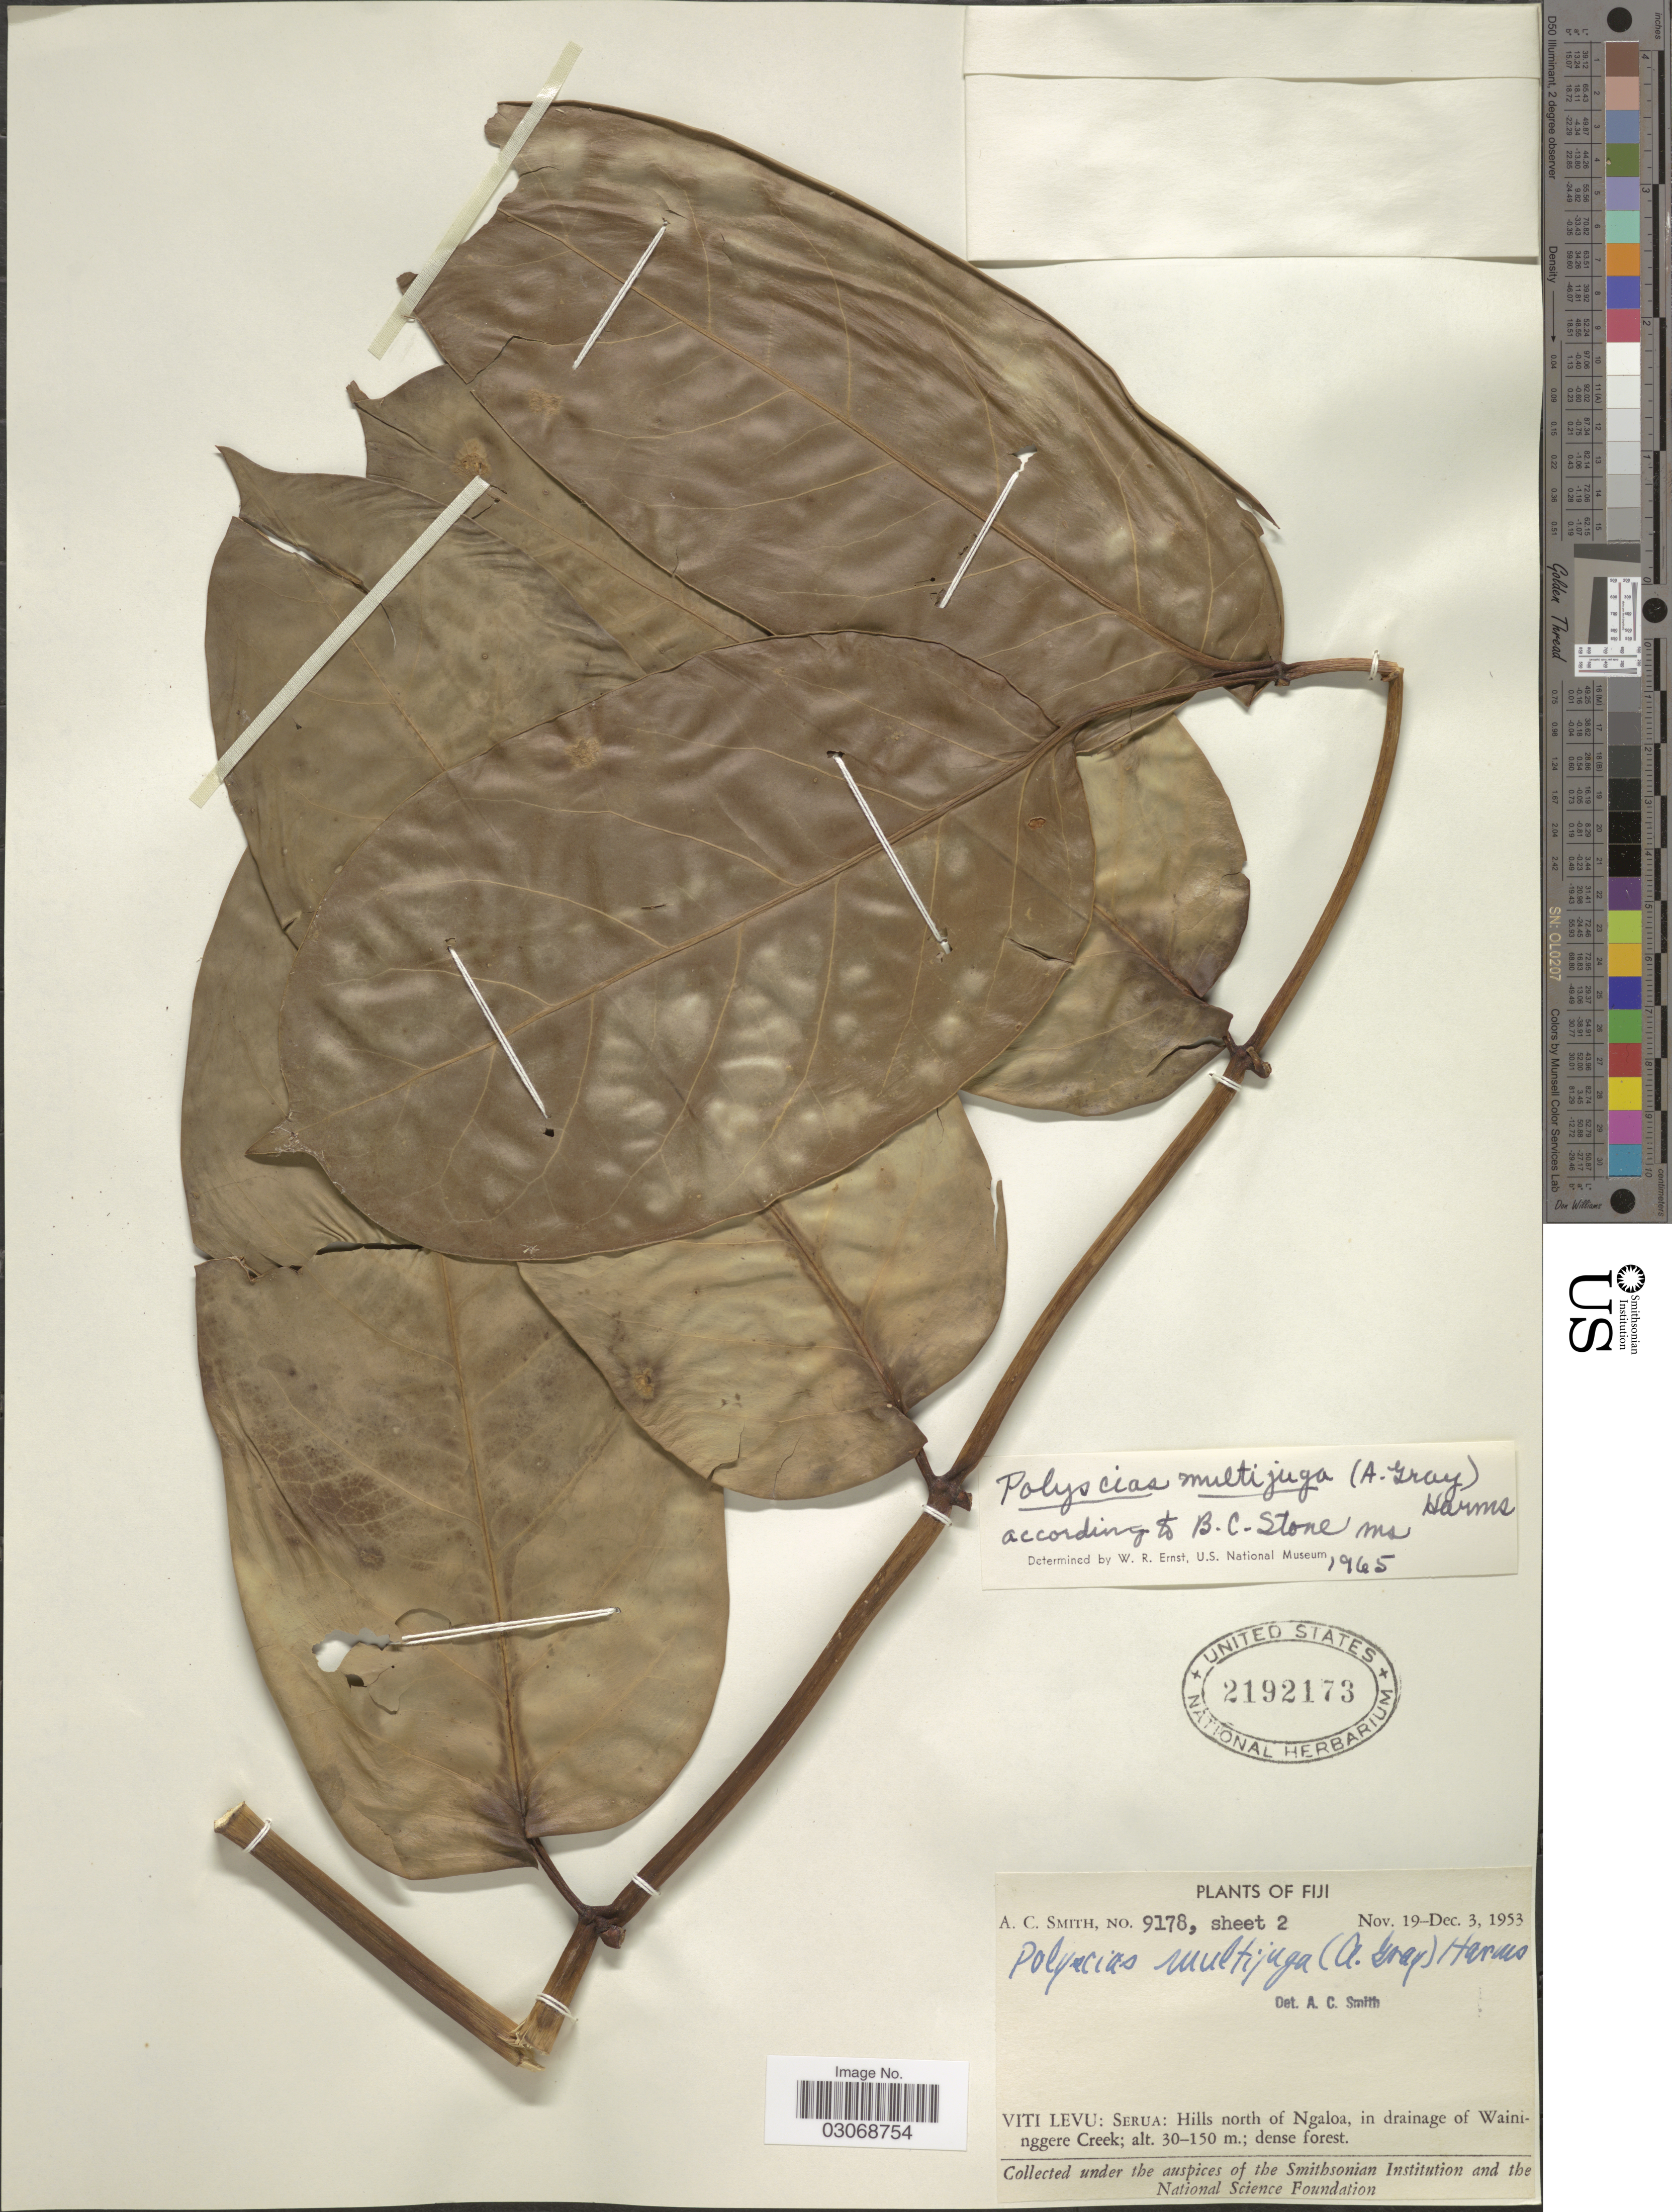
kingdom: Plantae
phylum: Tracheophyta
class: Magnoliopsida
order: Apiales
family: Araliaceae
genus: Polyscias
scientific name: Polyscias multijuga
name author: Harms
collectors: A. C. Smith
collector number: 9178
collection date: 1953-11-19/1953-12-03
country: Fiji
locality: Viti Levu: Serua: Hills north of Ngaloa, in drainage of Waininggere Creek.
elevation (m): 30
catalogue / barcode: US 2192173